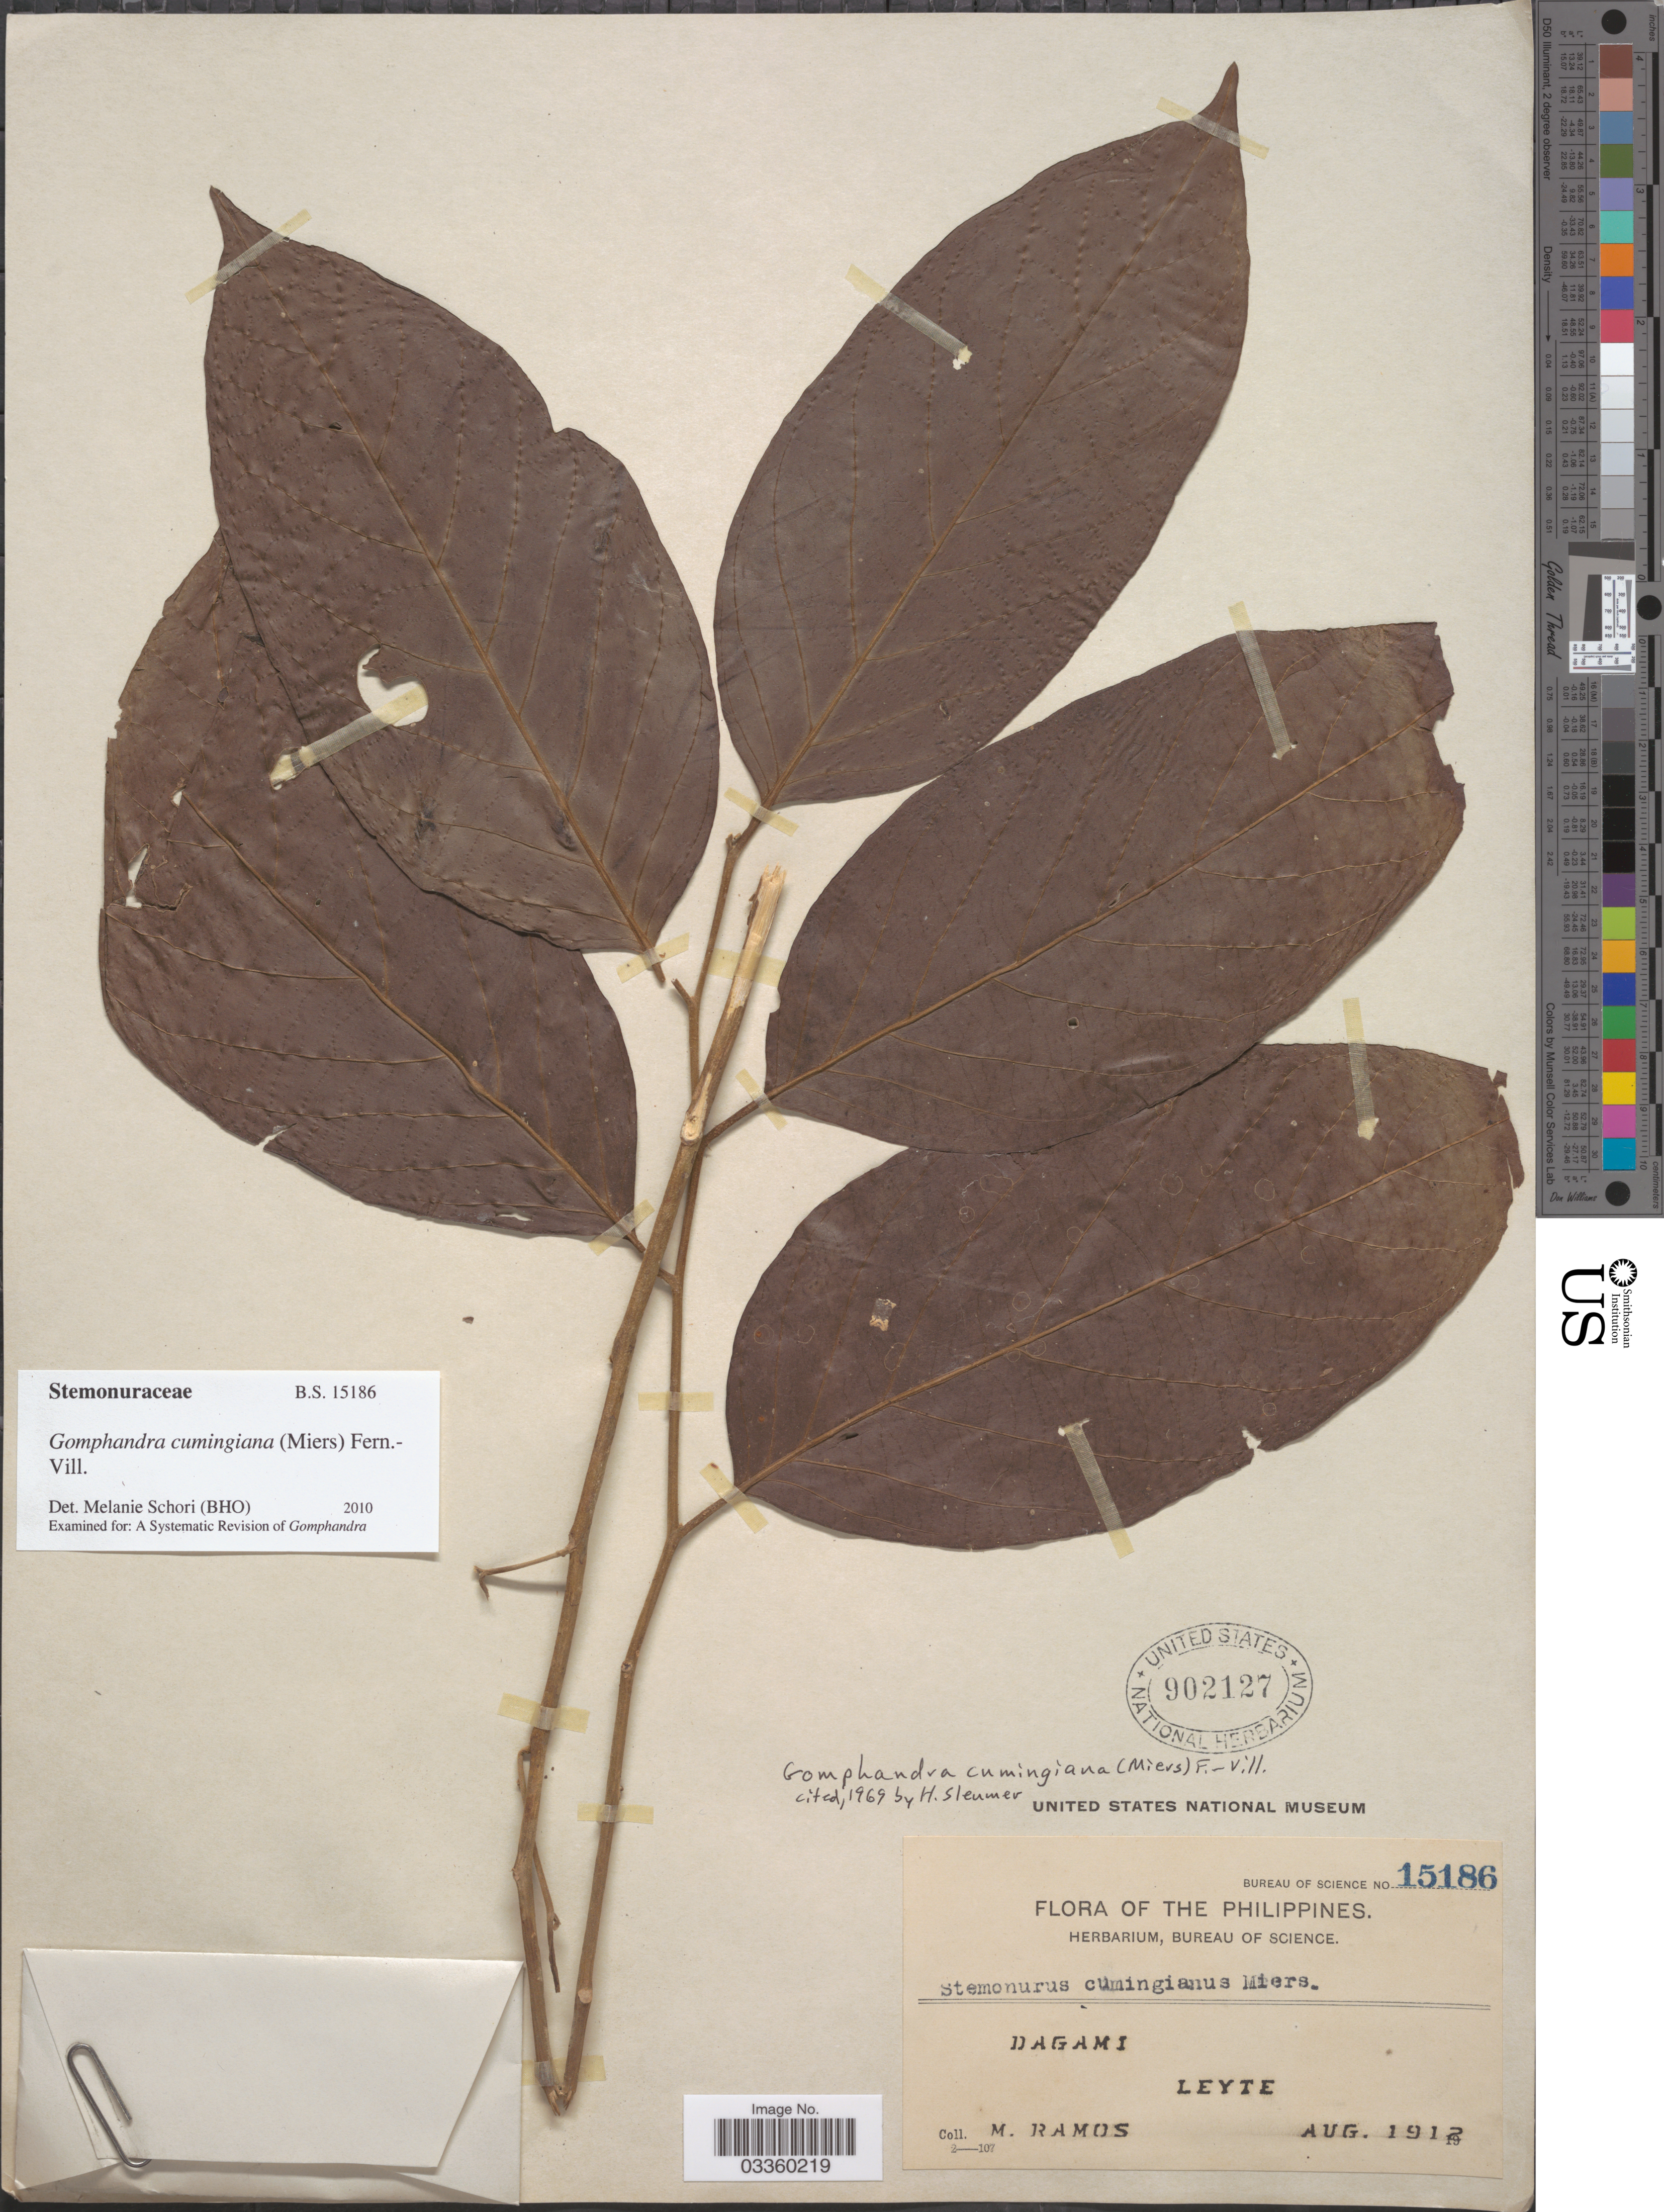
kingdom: Plantae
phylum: Tracheophyta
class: Magnoliopsida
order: Cardiopteridales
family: Stemonuraceae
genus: Gomphandra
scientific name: Gomphandra cumingiana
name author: (Miers) Fern.-Vill.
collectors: M. Ramos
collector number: Bureau of Science 15186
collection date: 1912-08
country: Philippines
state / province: Eastern Visayas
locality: Dagami. Leyte.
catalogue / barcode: US 902127